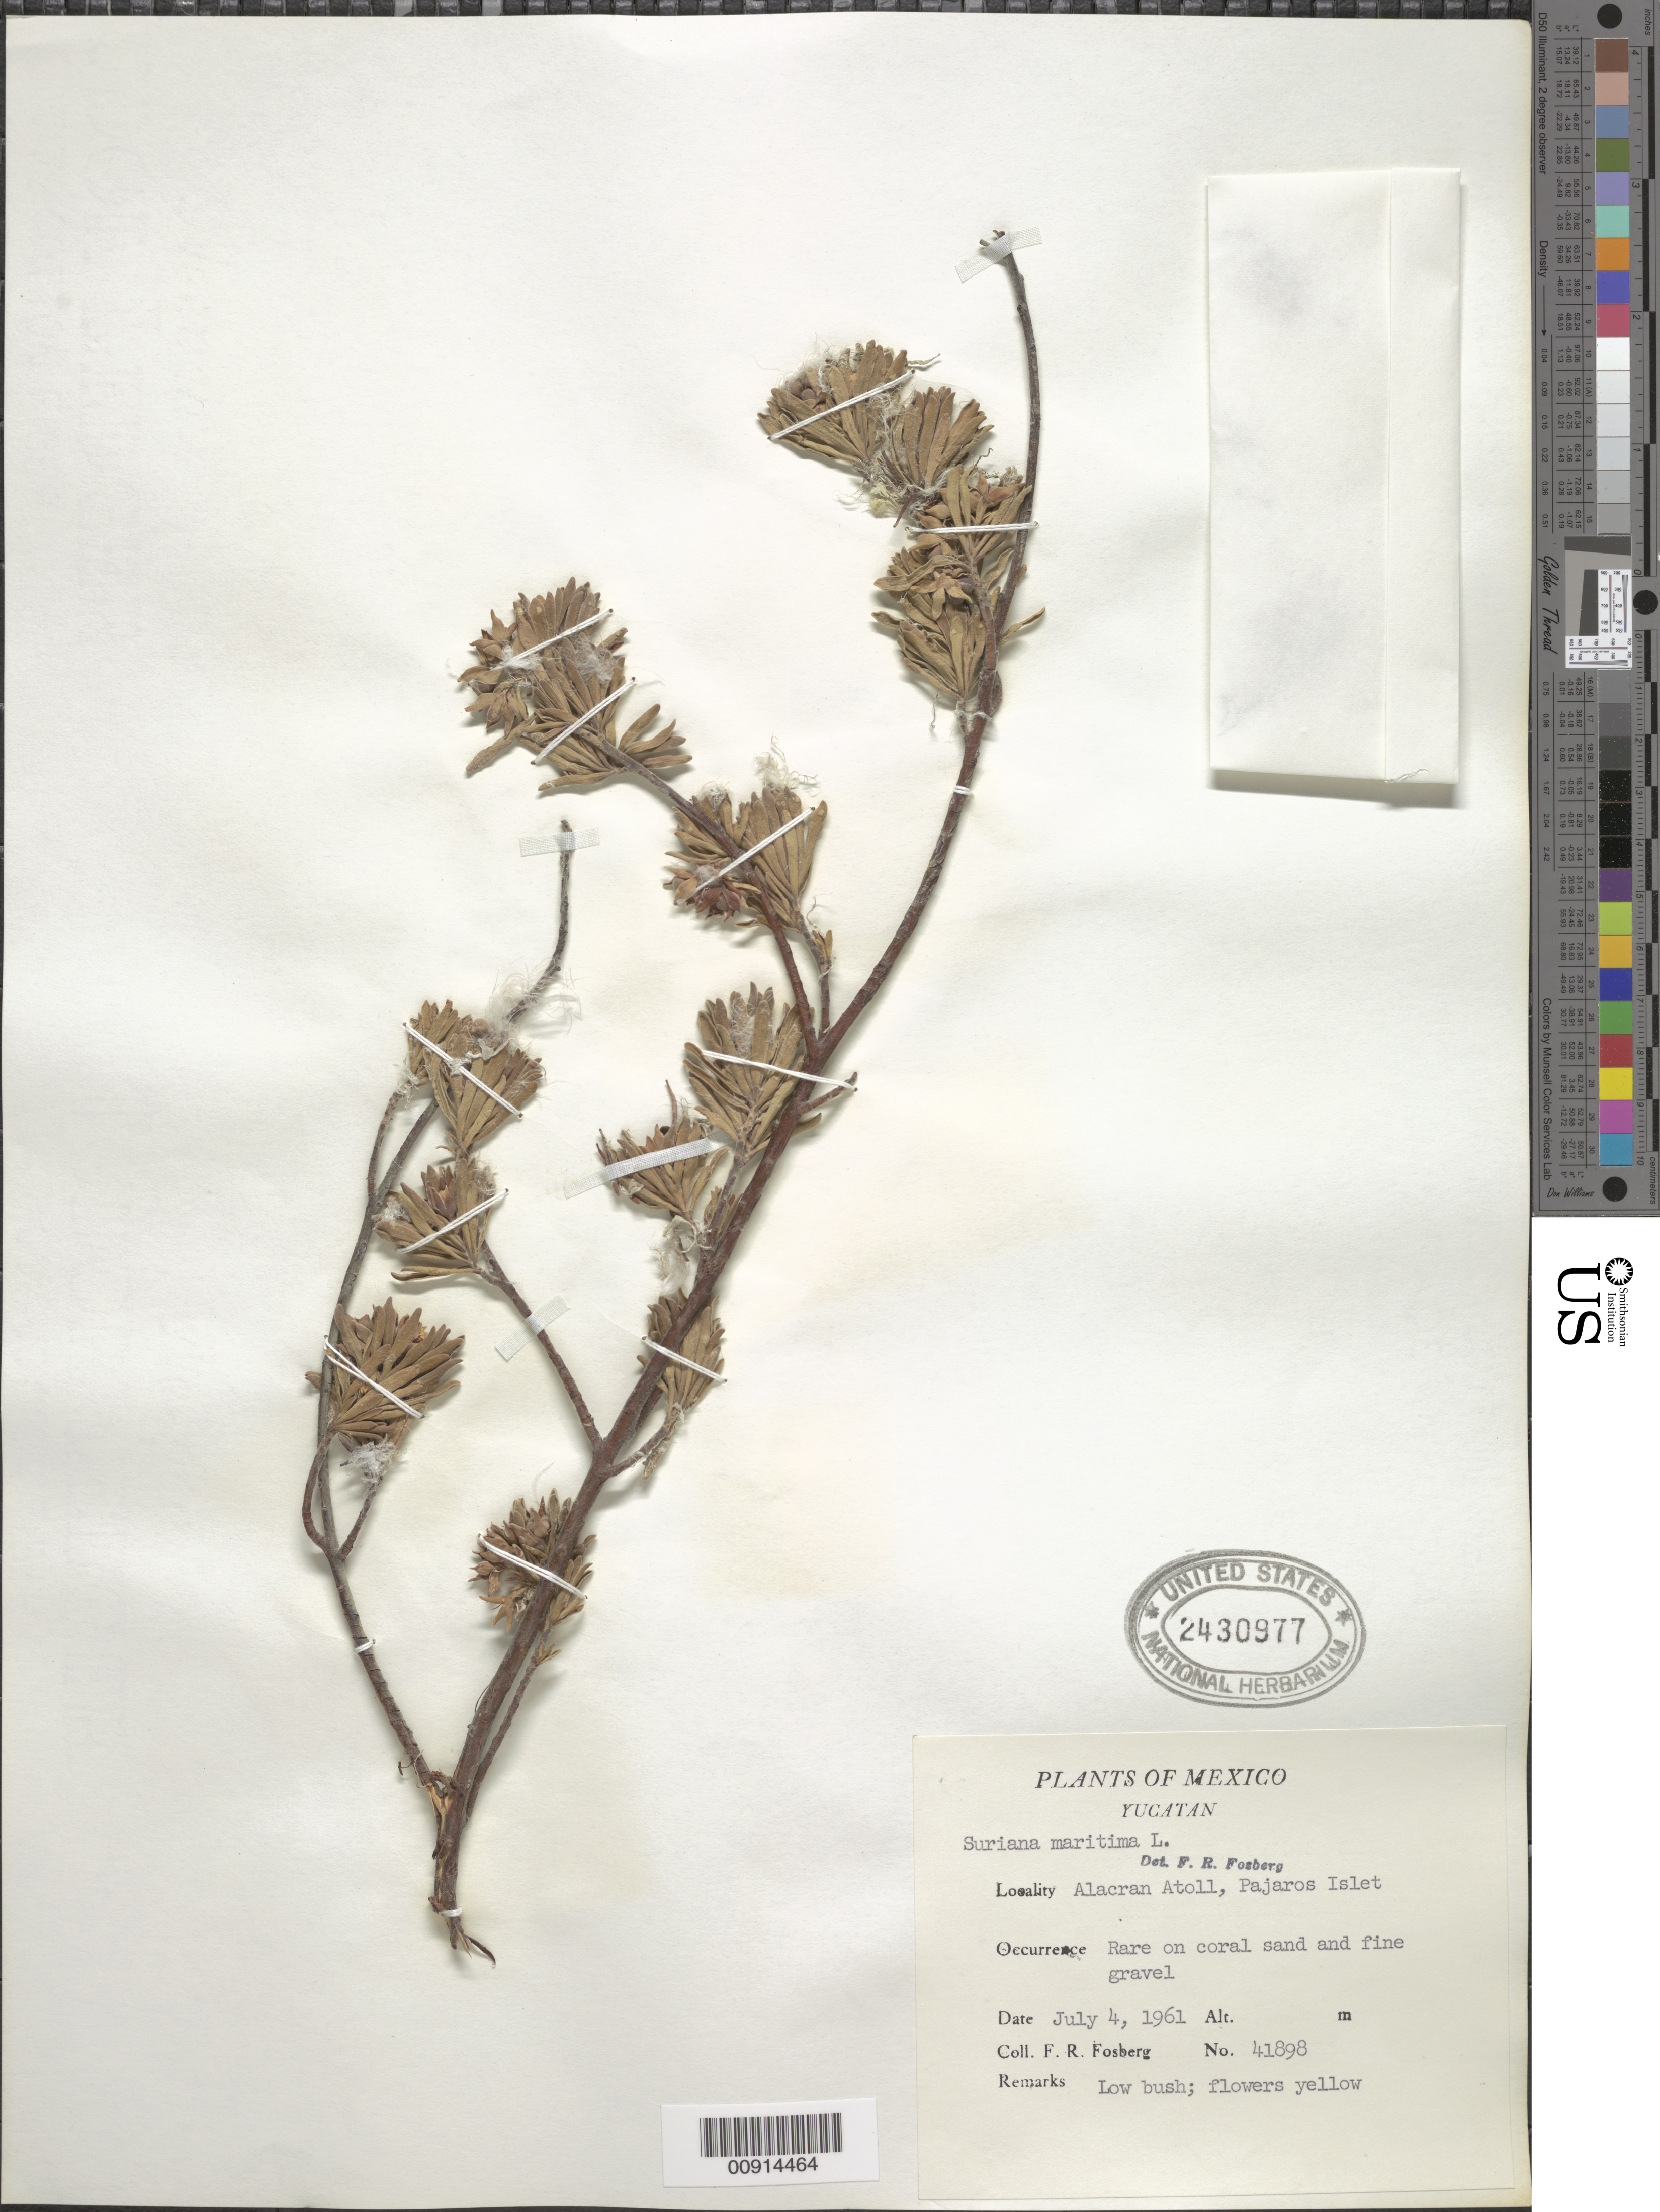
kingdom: Plantae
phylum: Tracheophyta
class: Magnoliopsida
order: Fabales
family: Surianaceae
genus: Suriana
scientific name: Suriana maritima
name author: L.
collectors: F. R. Fosberg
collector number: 41898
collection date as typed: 04 Jul 1961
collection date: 1961-07-04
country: Mexico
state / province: Yucatán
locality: Yucatán: Alacrán Atoll, Pajaros Islet.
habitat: On coral sand and fine gravel.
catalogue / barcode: US 2430977